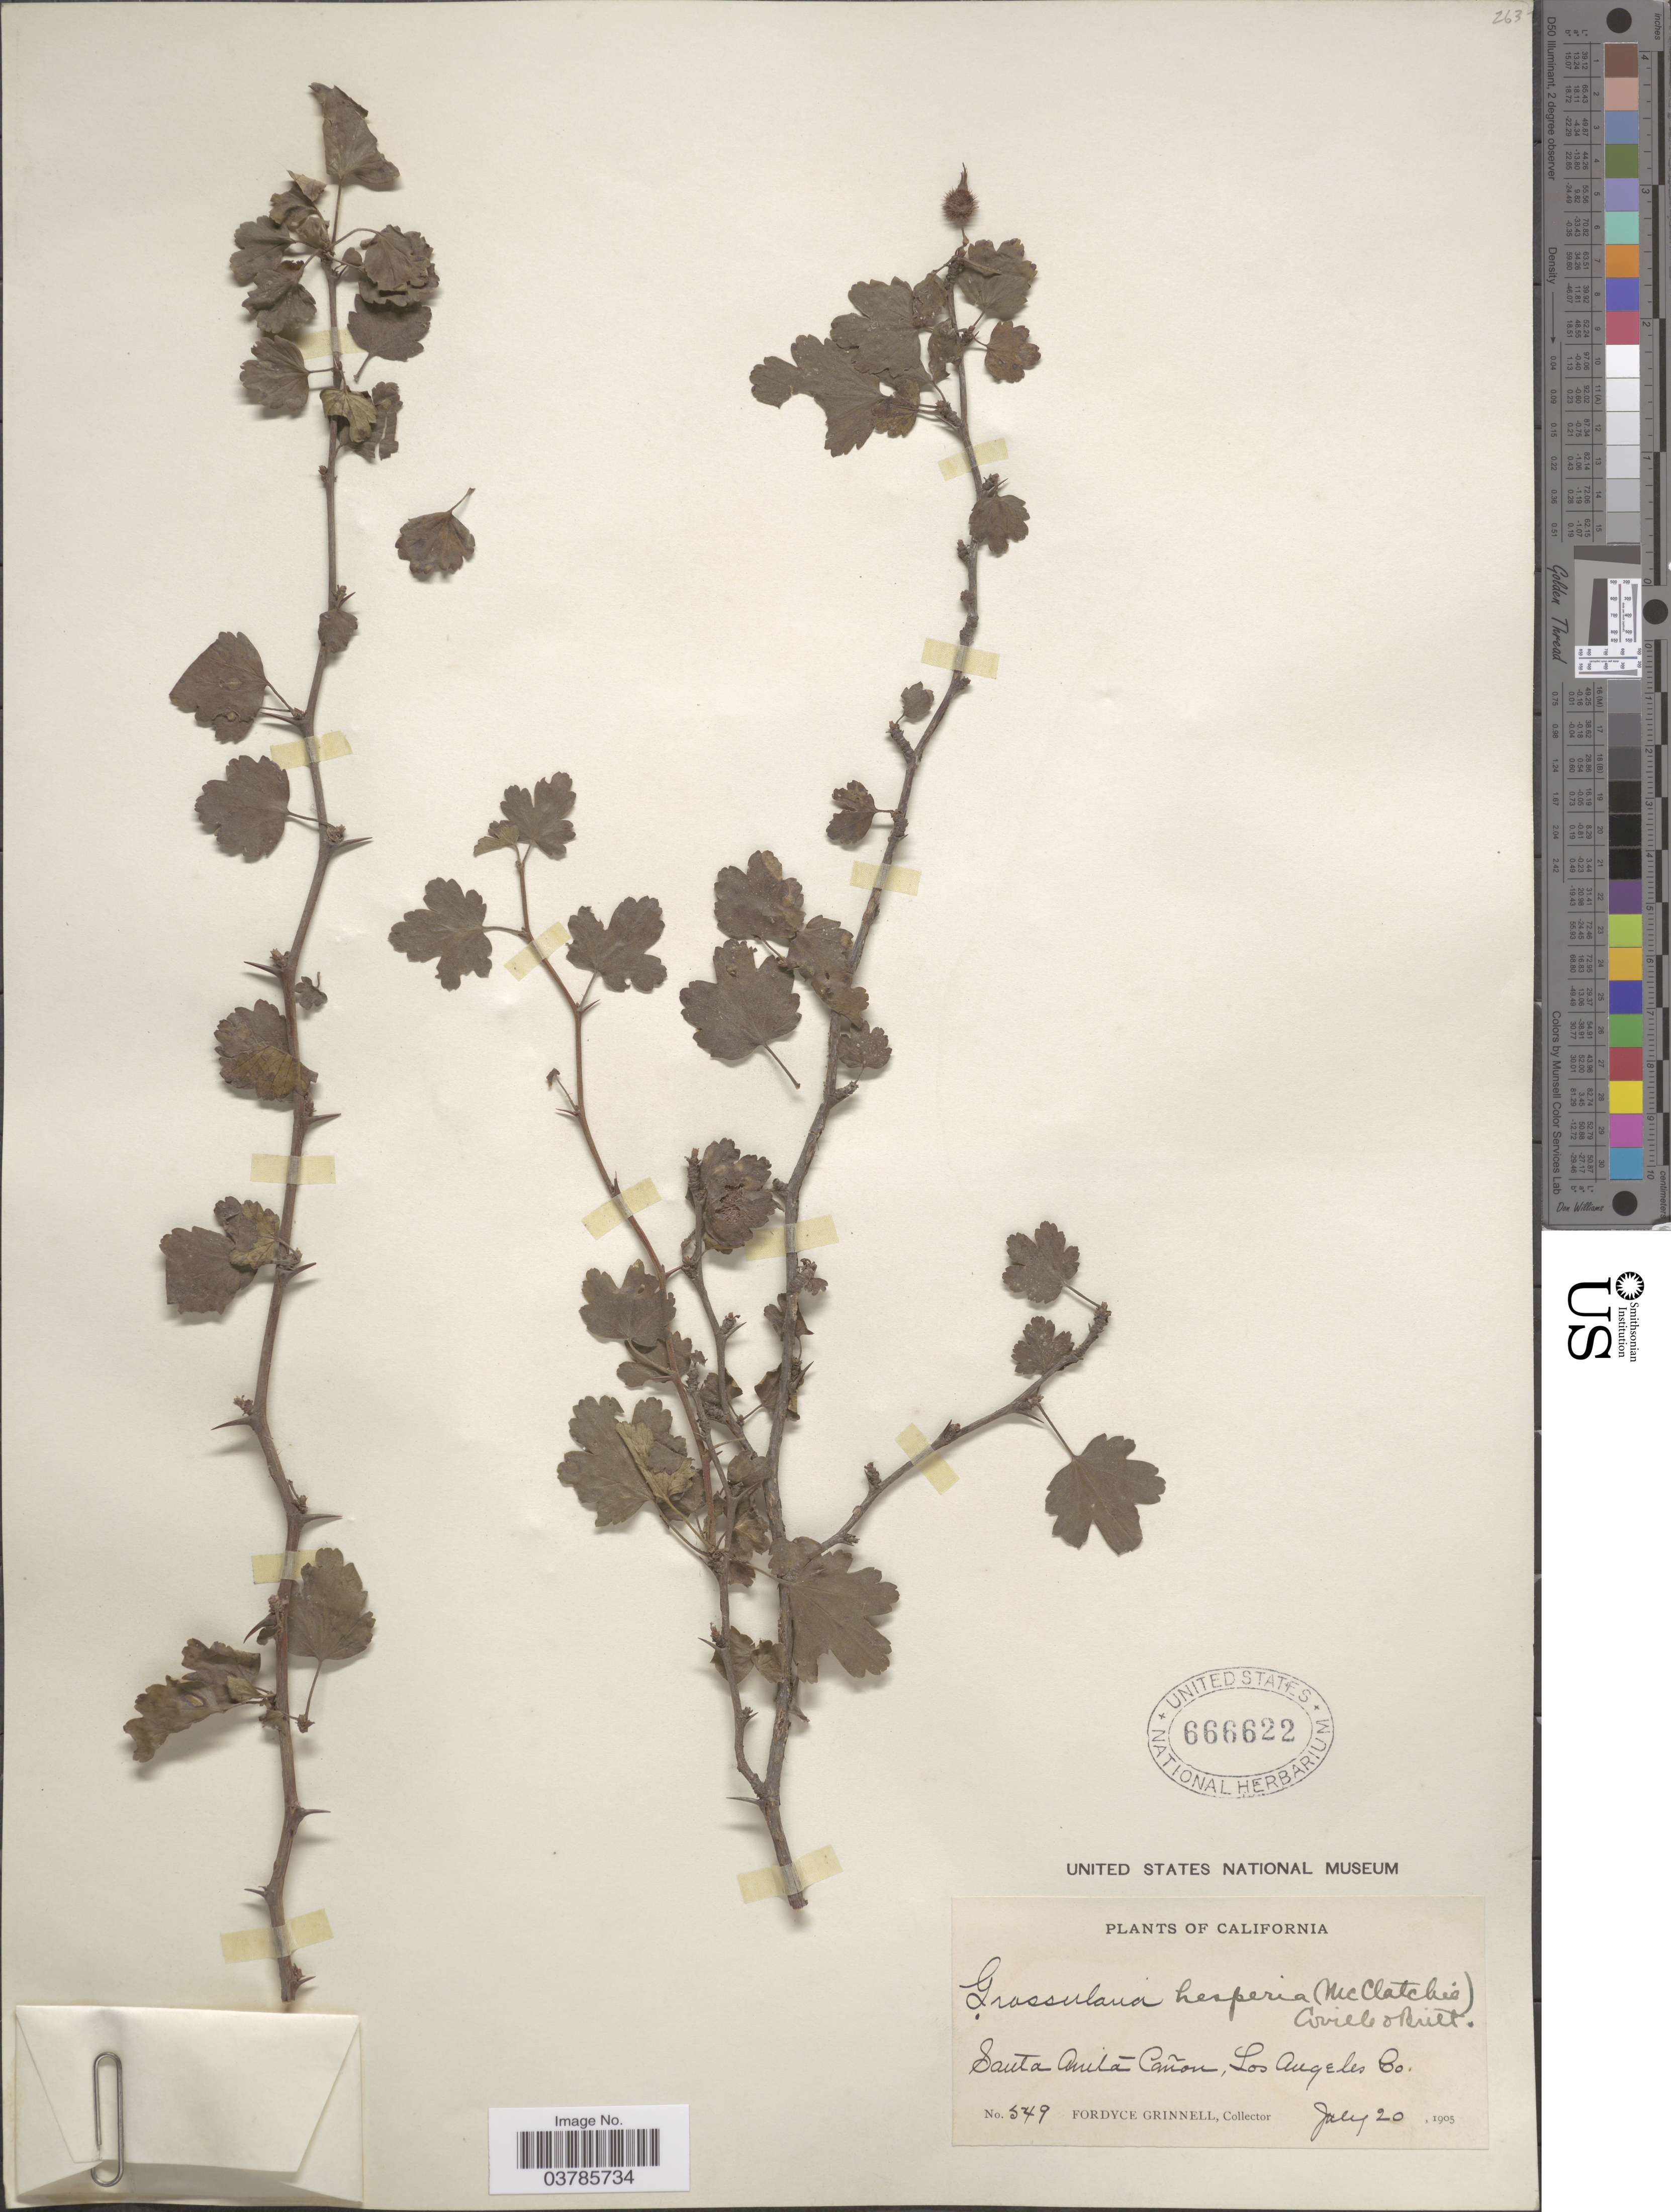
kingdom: Plantae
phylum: Tracheophyta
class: Magnoliopsida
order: Saxifragales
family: Grossulariaceae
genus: Ribes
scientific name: Ribes californicum var. hesperium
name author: (McClatchie) Jeps.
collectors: F. Grinnell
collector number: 549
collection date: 1905-07-20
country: United States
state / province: California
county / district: Los Angeles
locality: Santa Anita Cañon, Los Angeles Co.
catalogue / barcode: US 666622